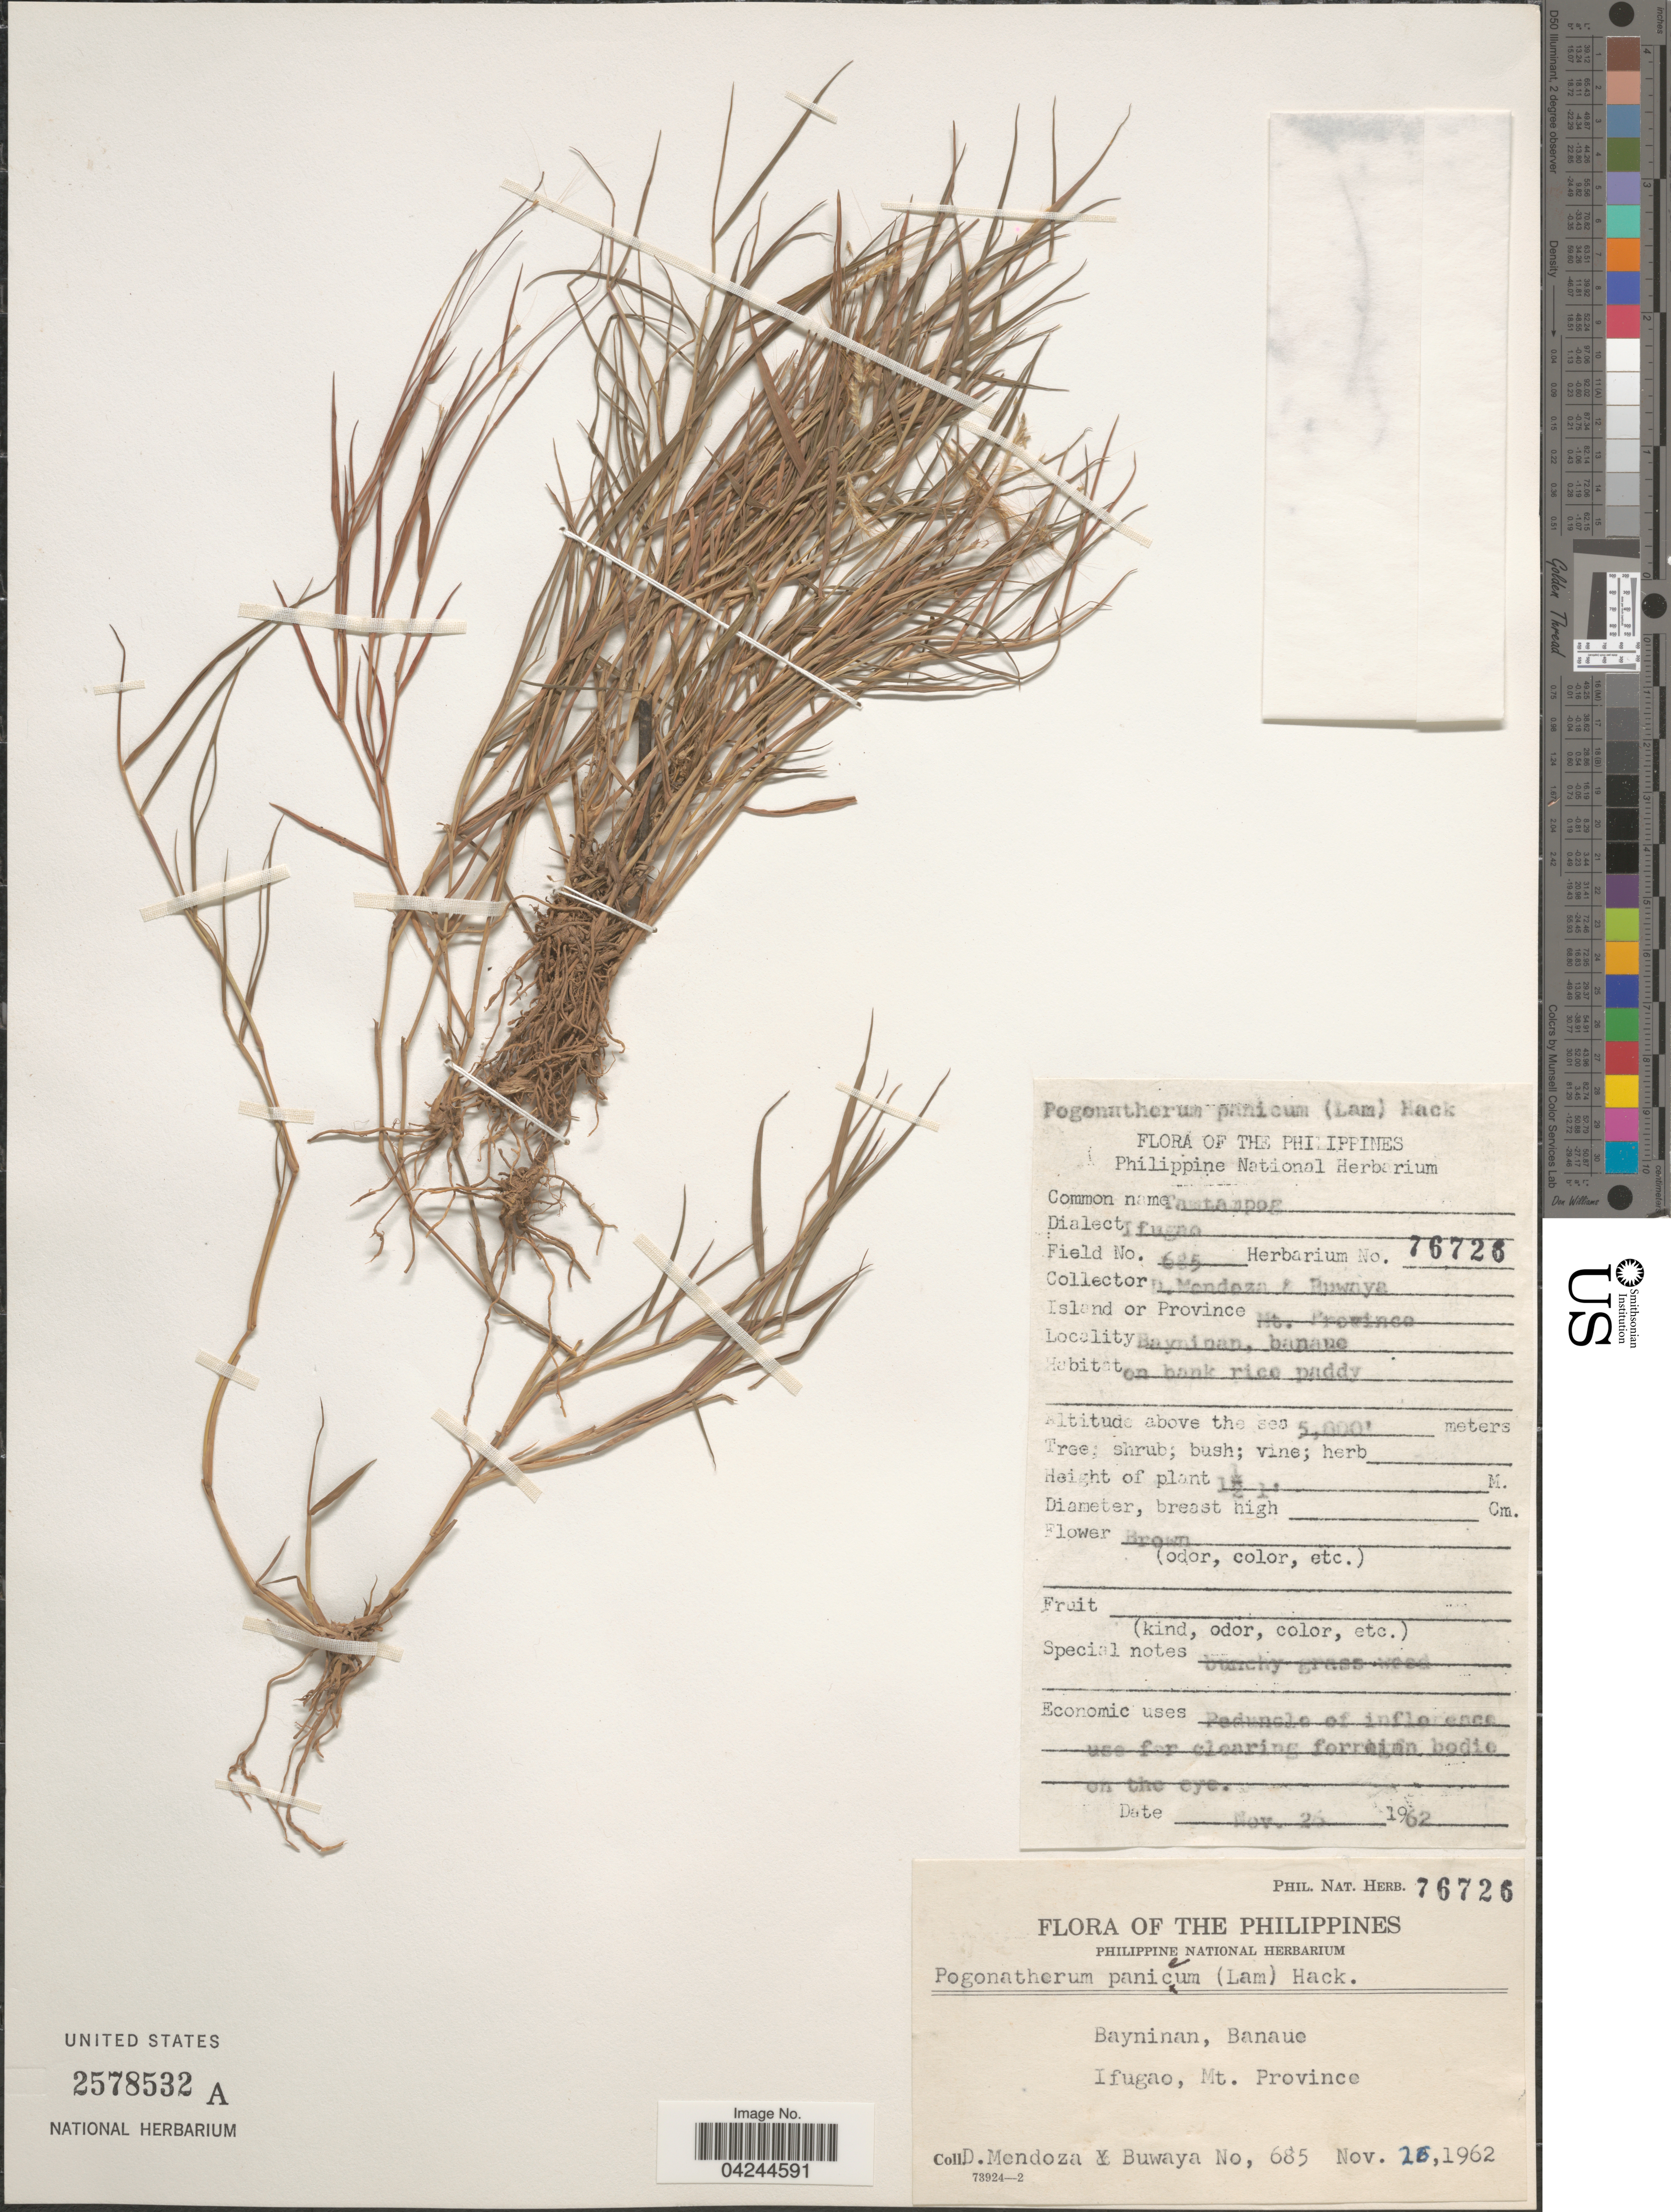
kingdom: Plantae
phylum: Tracheophyta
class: Liliopsida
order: Poales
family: Poaceae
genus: Pogonatherum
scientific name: Pogonatherum crinitum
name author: (Thunb.) Kunth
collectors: D. Mendoza & -. Buwaya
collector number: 685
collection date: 1962-11-26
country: Philippines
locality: Bayninan, Banaue. Ifuago, Mt. Province.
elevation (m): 5800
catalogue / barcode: US 2578532A